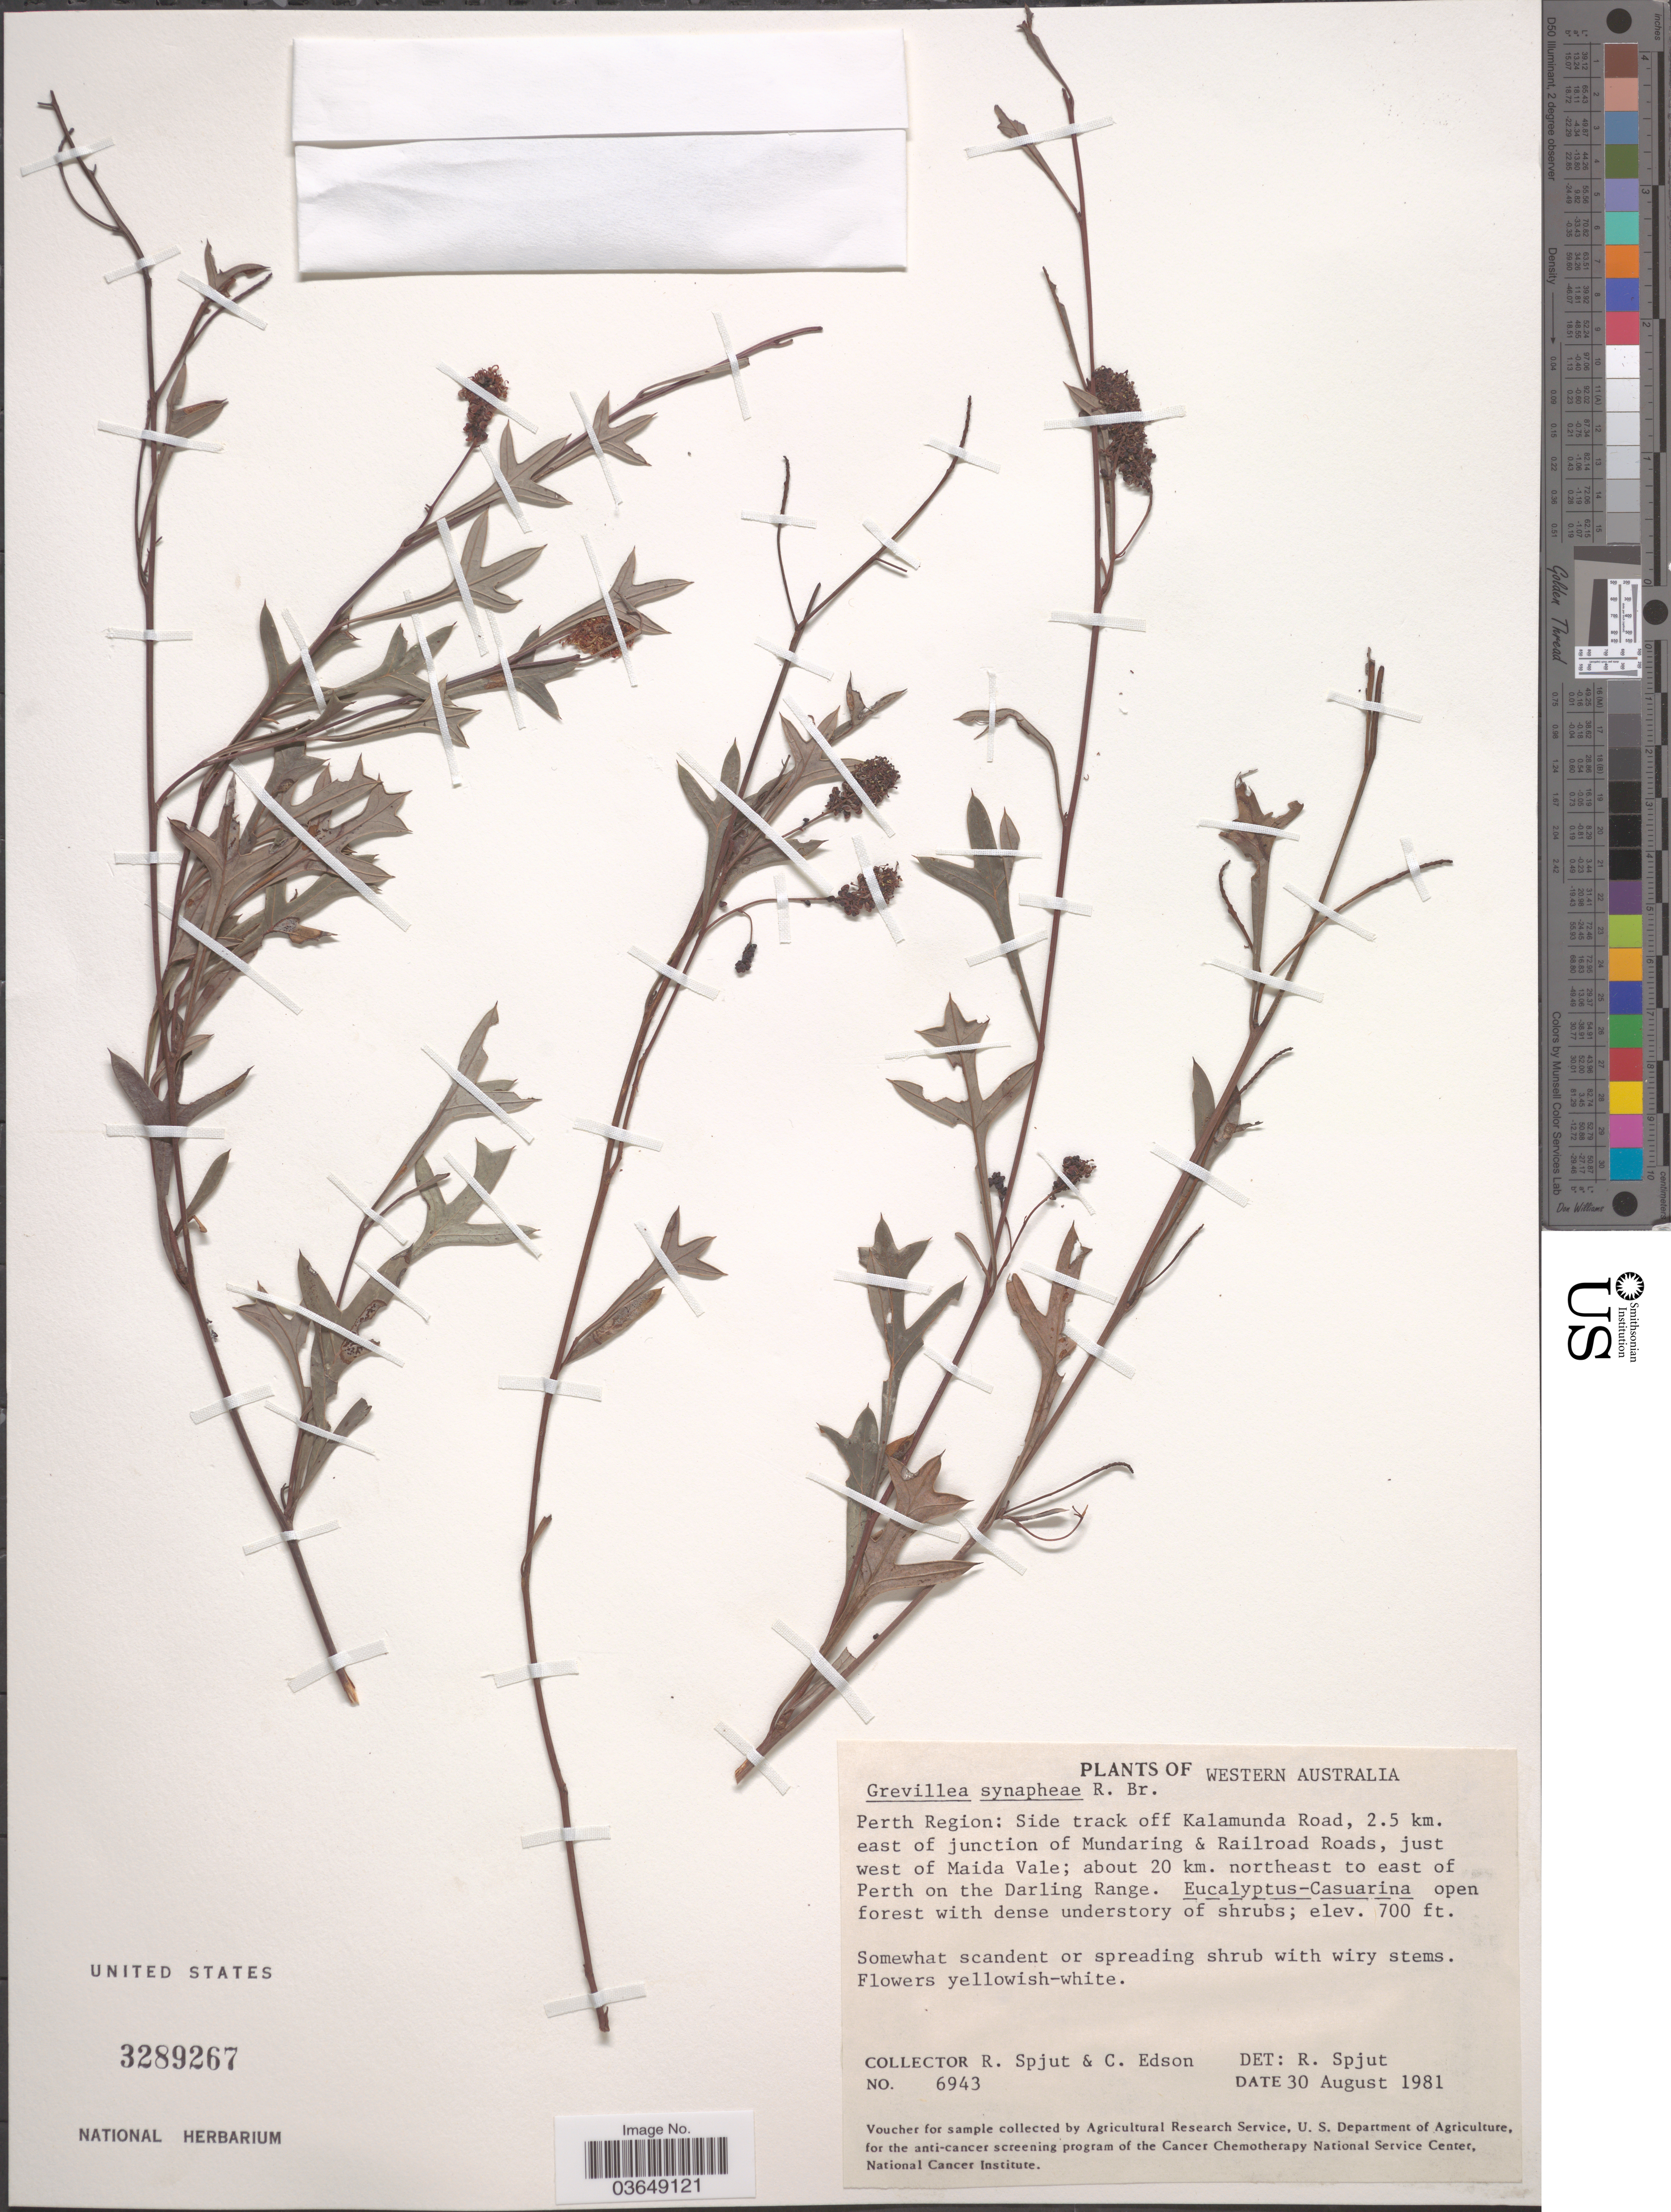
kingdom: Plantae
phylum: Tracheophyta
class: Magnoliopsida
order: Proteales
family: Proteaceae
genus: Grevillea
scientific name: Grevillea synapheae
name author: R. Br.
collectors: R. Spjut & C. Edson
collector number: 6943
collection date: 1981-08-30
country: Australia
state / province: Western Australia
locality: Perth Region: Side track off Kalamunda Road, 2.5 km. east of junction of Mundaring & Railroad Roads, just west of Maida Vale; about 20 km. northeast to east of Perth on the Darling Range.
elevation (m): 213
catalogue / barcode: US 3289267